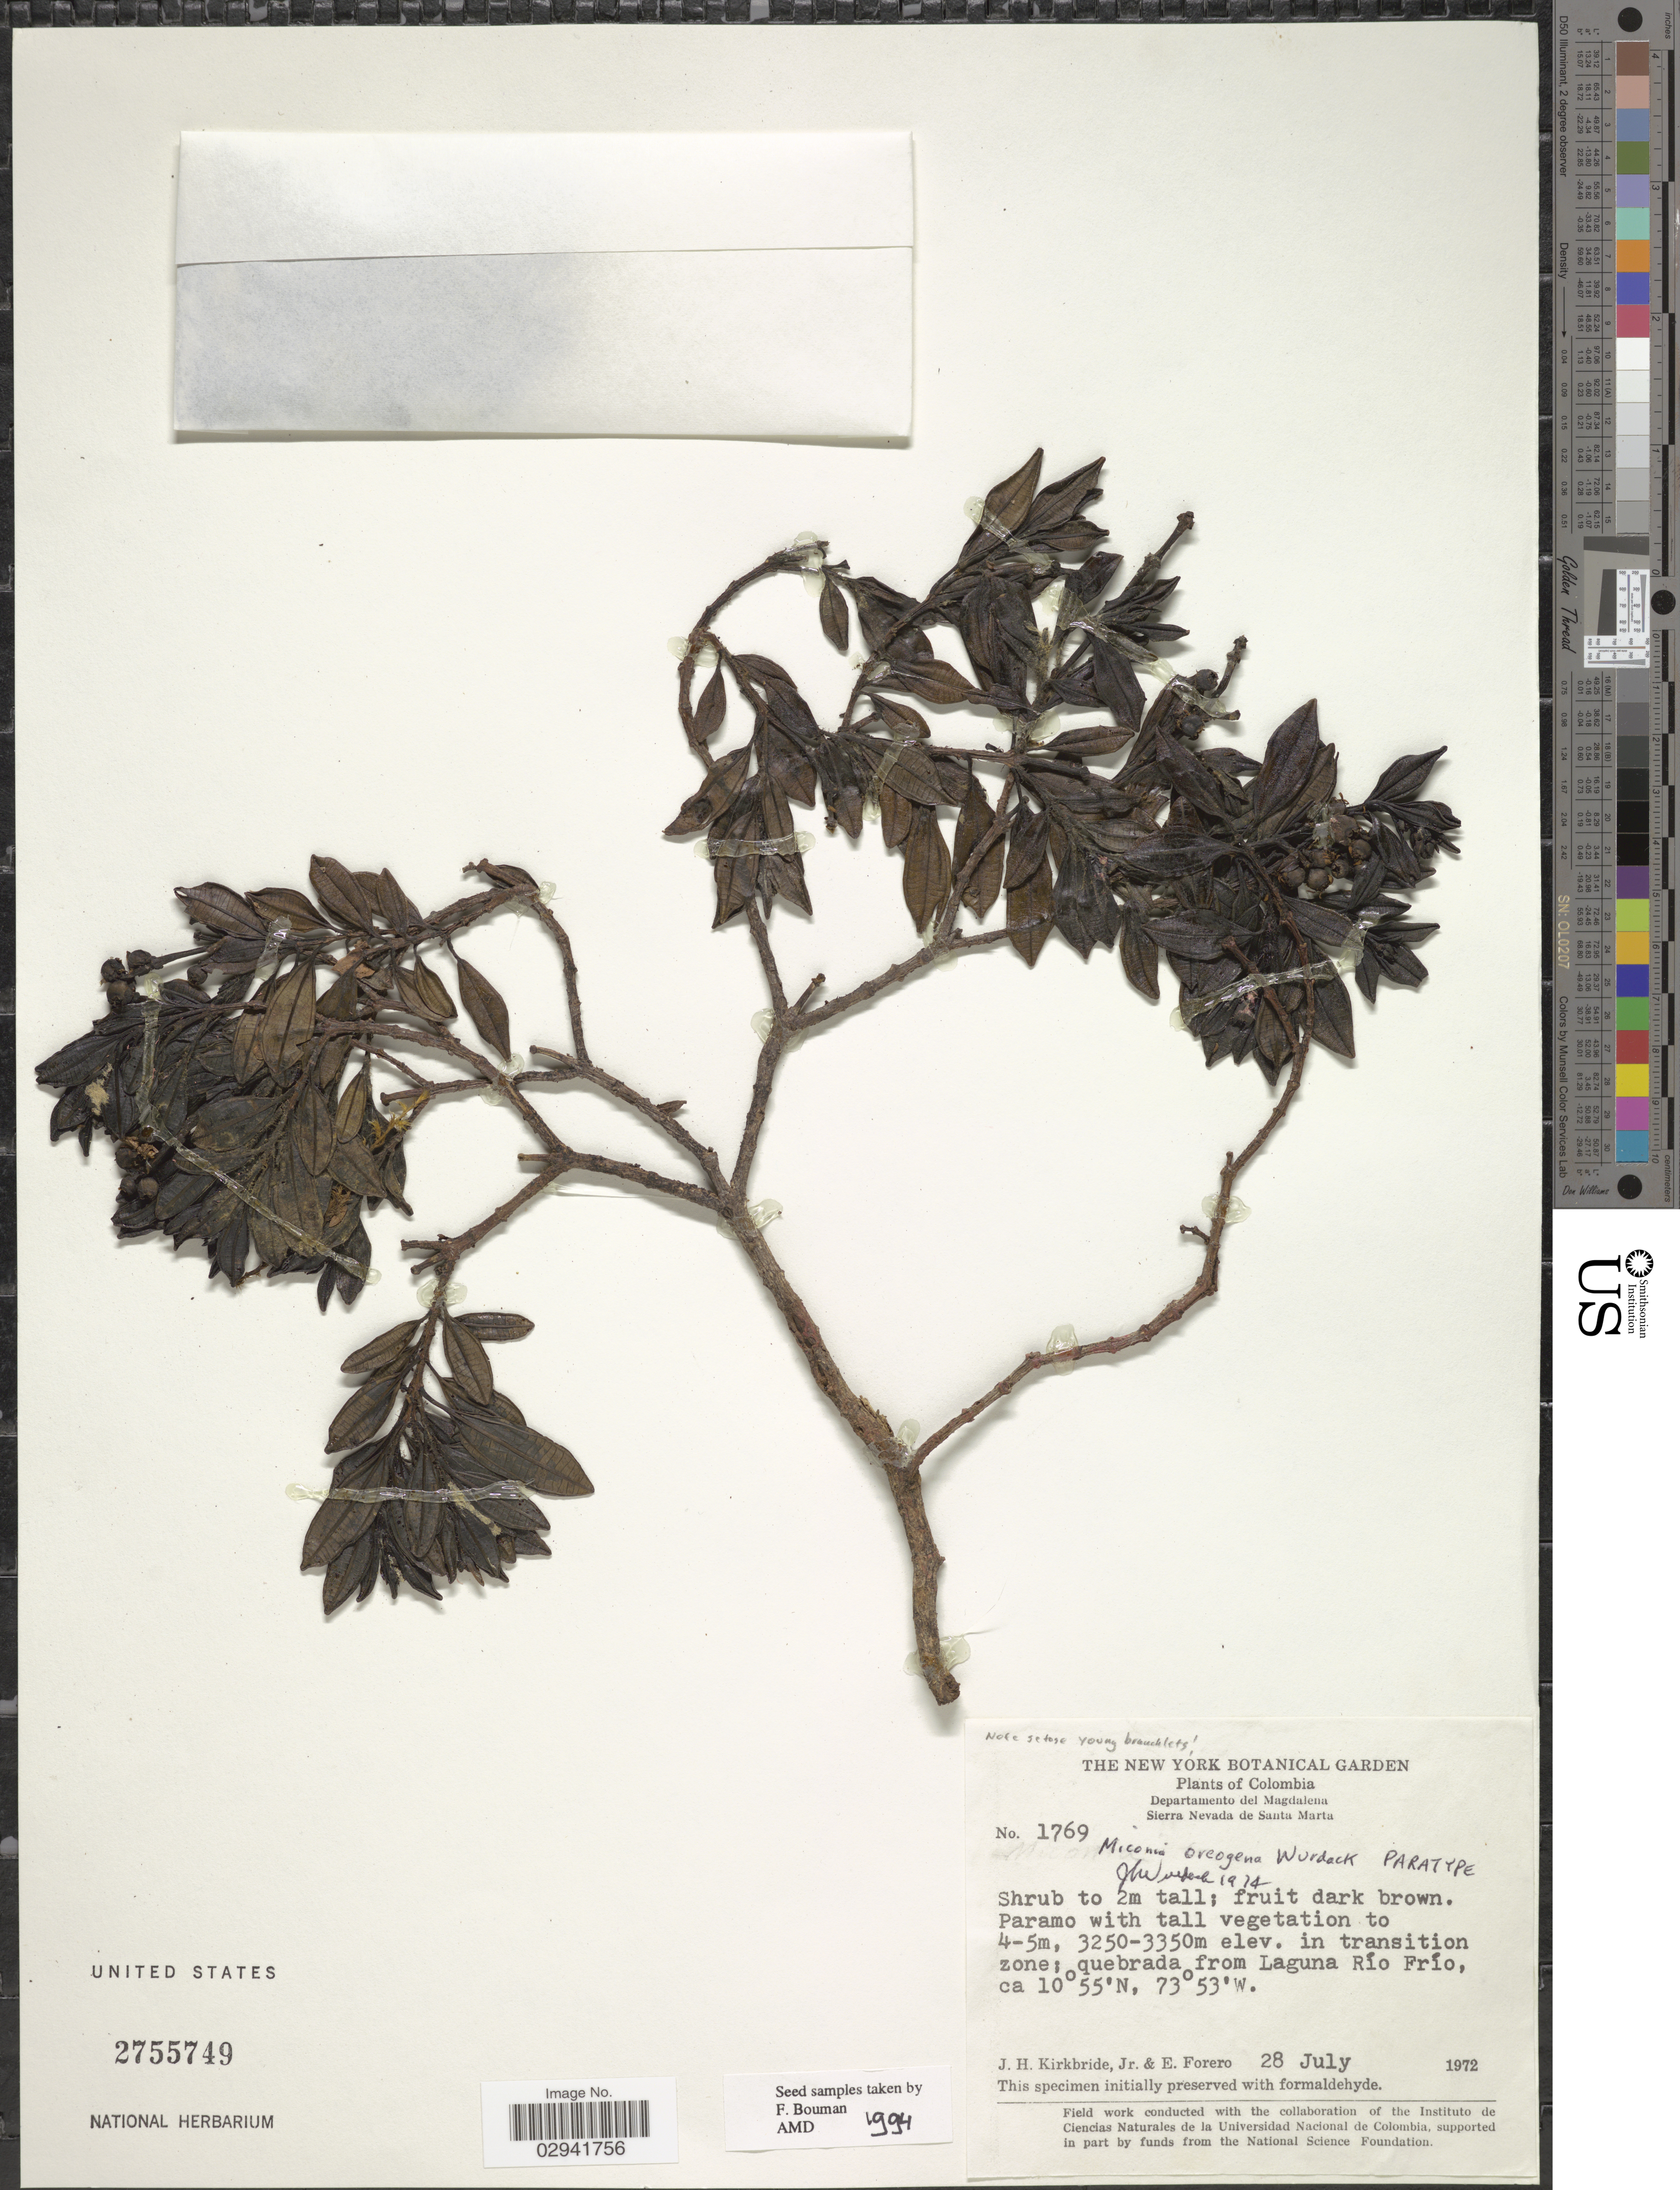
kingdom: Plantae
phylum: Tracheophyta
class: Magnoliopsida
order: Myrtales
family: Melastomataceae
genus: Miconia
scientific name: Miconia oreogena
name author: Wurdack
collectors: J. H. Kirkbride & E. Forero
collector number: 1769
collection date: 1972-07-28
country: Colombia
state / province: Magdalena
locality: Departamento del Magdalena, Sierra Nevada de Santa Marta. Quebrada from Laguna Río Frío.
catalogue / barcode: US 2755749